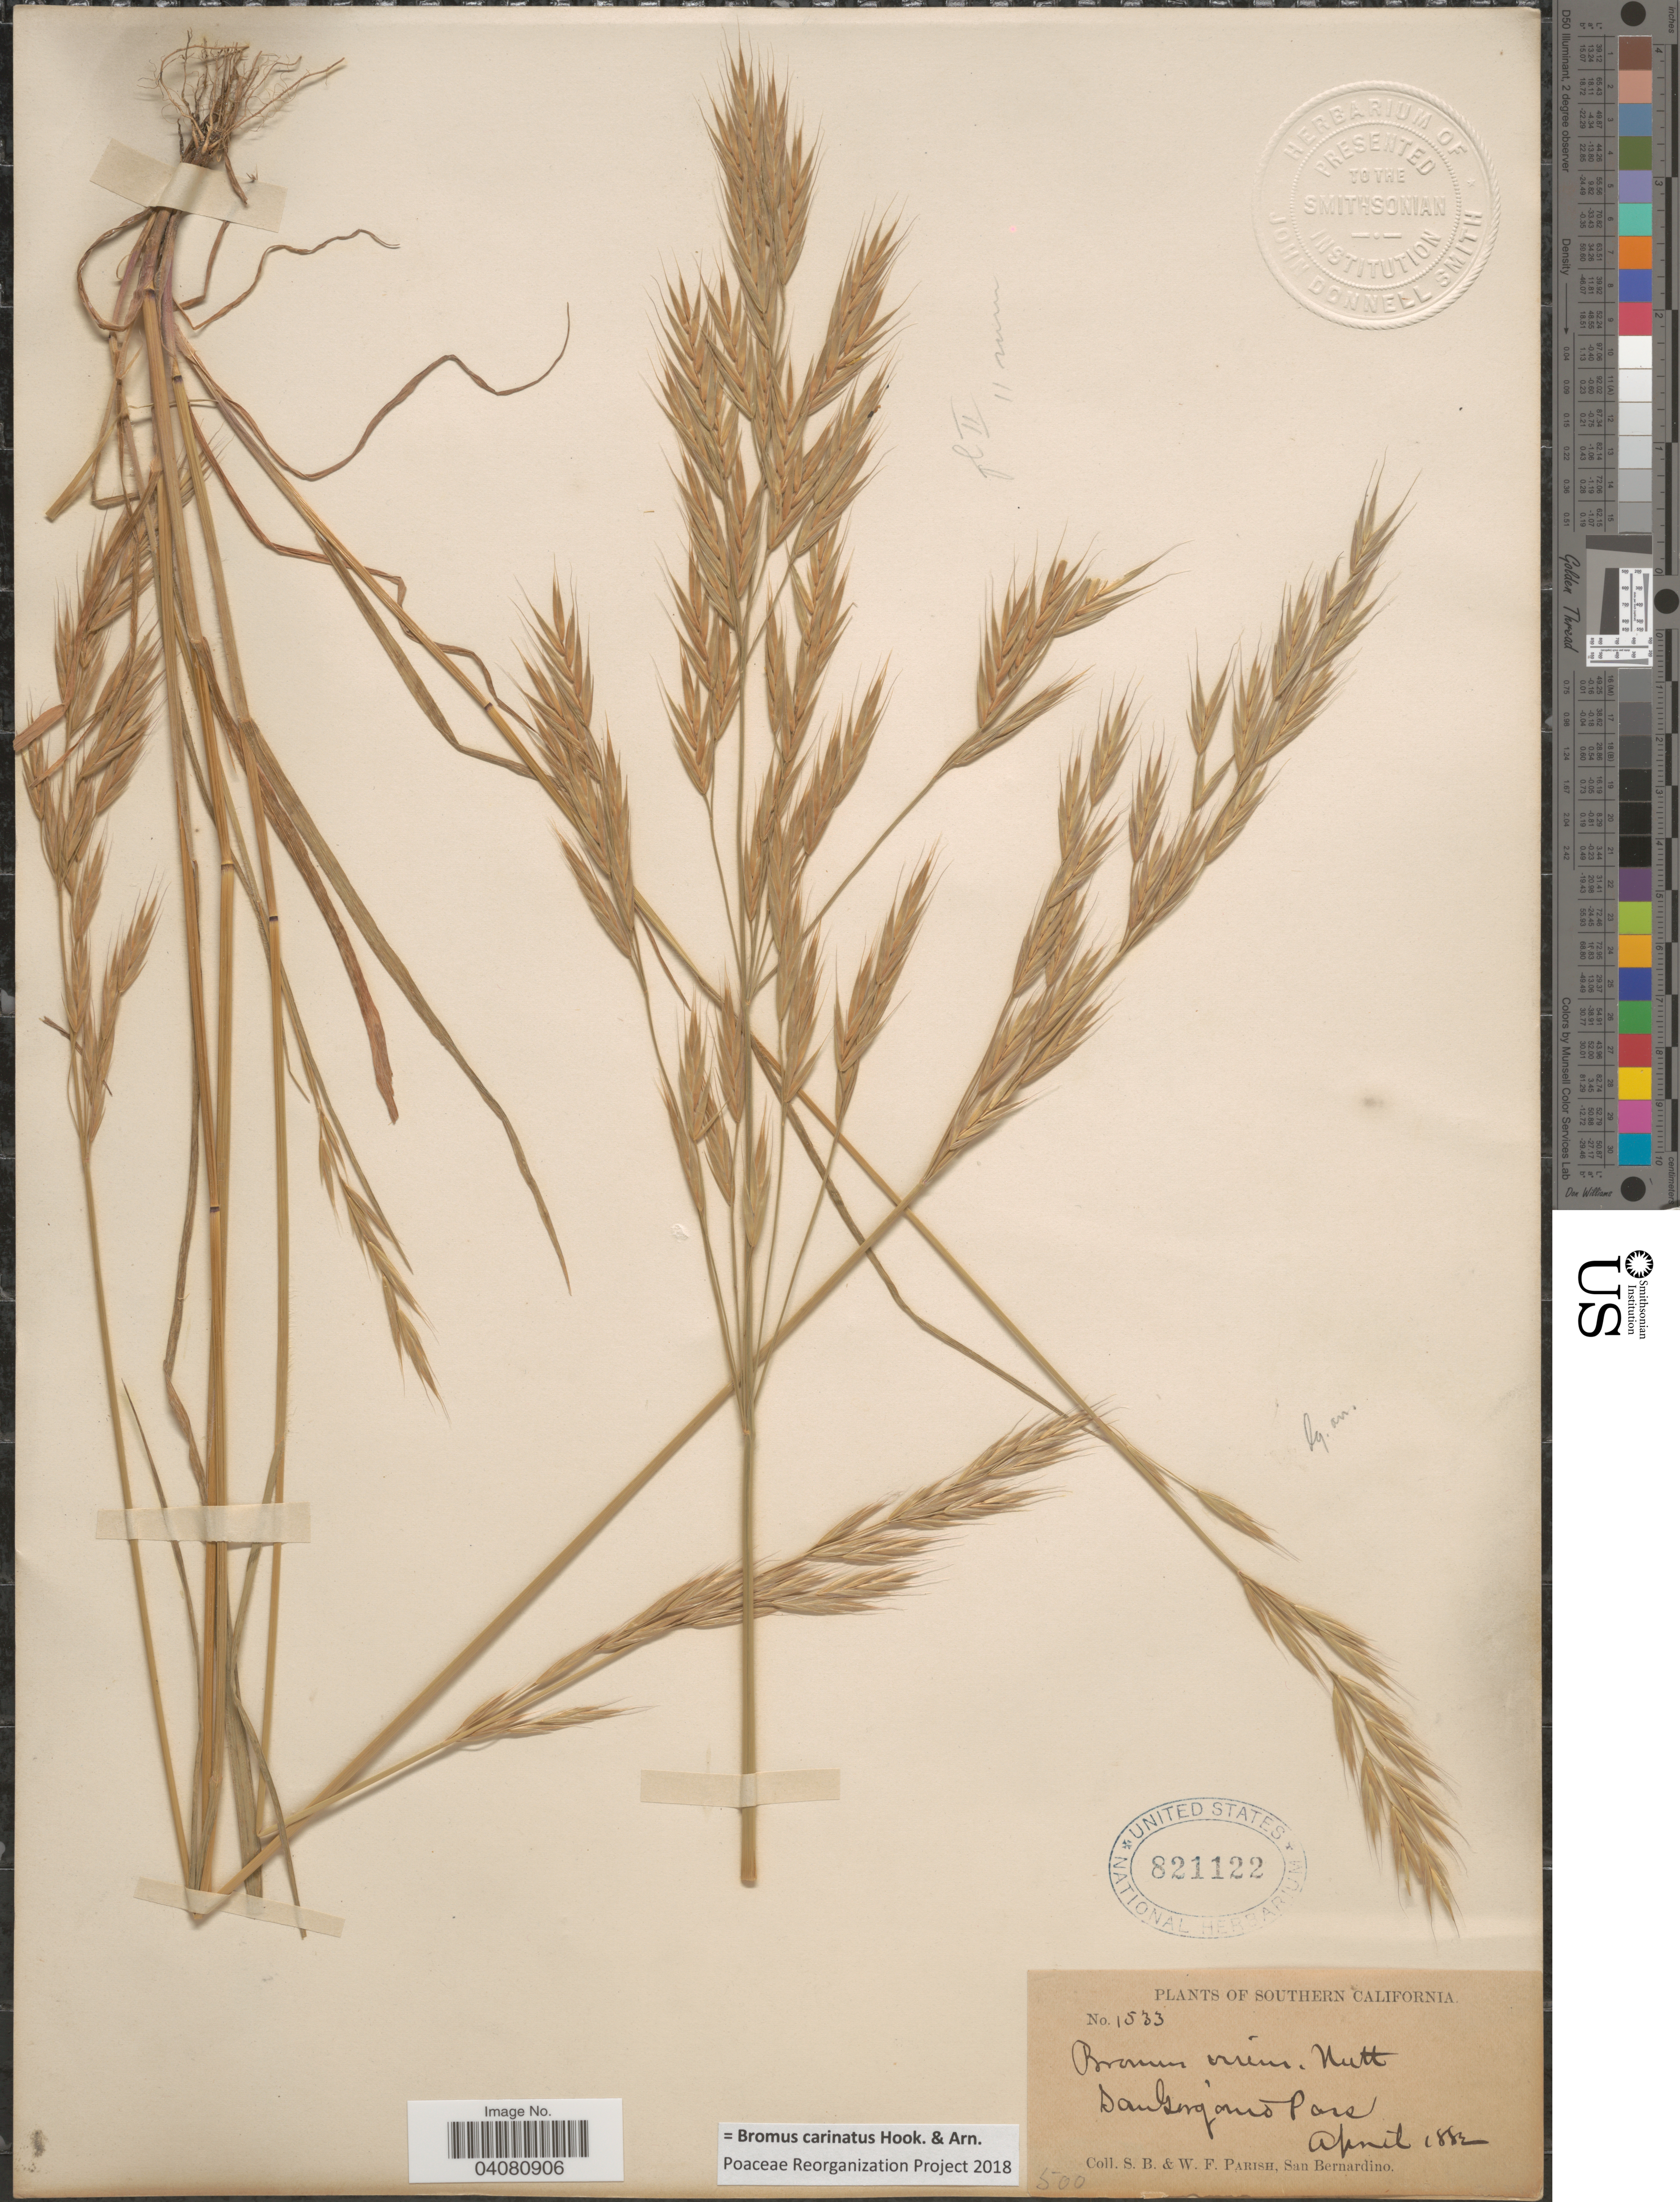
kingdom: Plantae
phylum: Tracheophyta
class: Liliopsida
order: Poales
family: Poaceae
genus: Bromus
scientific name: Bromus carinatus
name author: Hook. & Arn.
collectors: S. B. Parish & W. F. Parish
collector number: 1533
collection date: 1882-04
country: United States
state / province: California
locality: Southern California. San Gorgonio Pass.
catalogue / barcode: US 821122